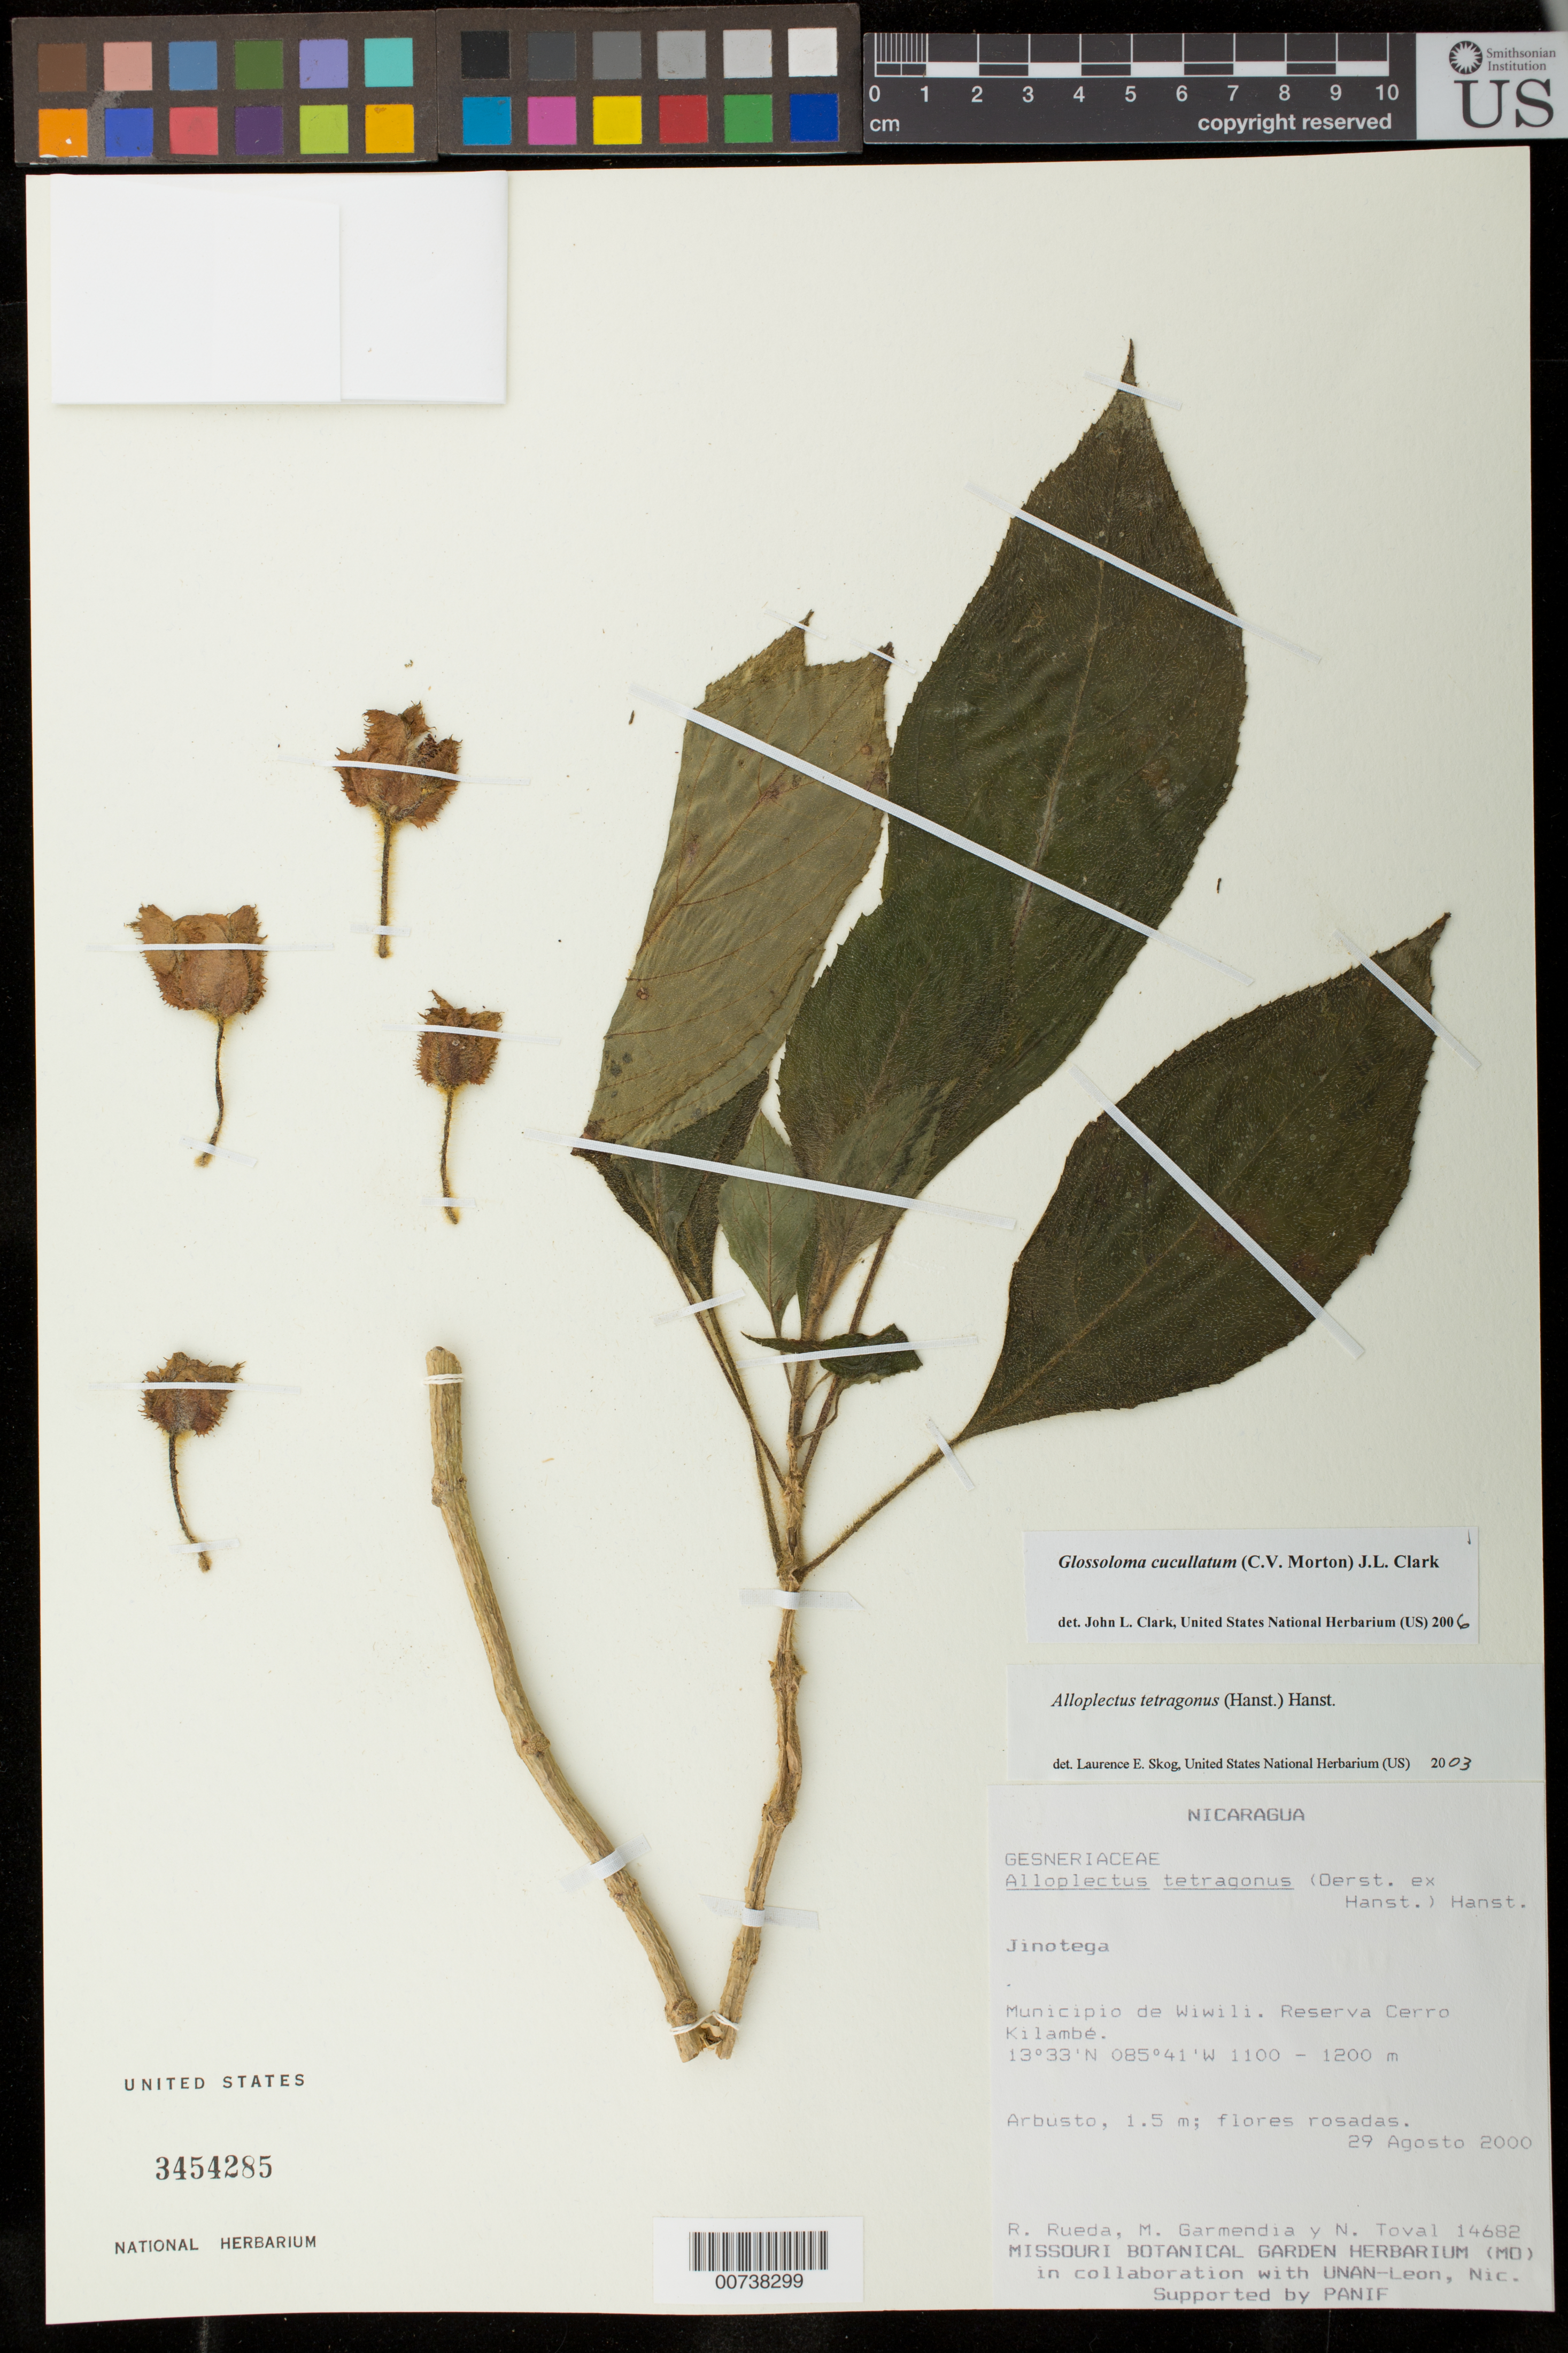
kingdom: Plantae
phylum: Tracheophyta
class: Magnoliopsida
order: Lamiales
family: Gesneriaceae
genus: Glossoloma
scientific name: Glossoloma cucullatum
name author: (C.V. Morton) J.L. Clark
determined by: Clark, J. L., (SEL), The Marie Selby Botanical Garden (UNITED STATES)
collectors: R. Rueda, M. Garmendia & N. Toval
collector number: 14682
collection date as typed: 29 Aug 2000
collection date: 2000-08-29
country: Nicaragua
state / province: Jinotega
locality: Mpio. de Wiwili, Reserva Cerro Kilambé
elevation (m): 1100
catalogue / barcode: US 3454285